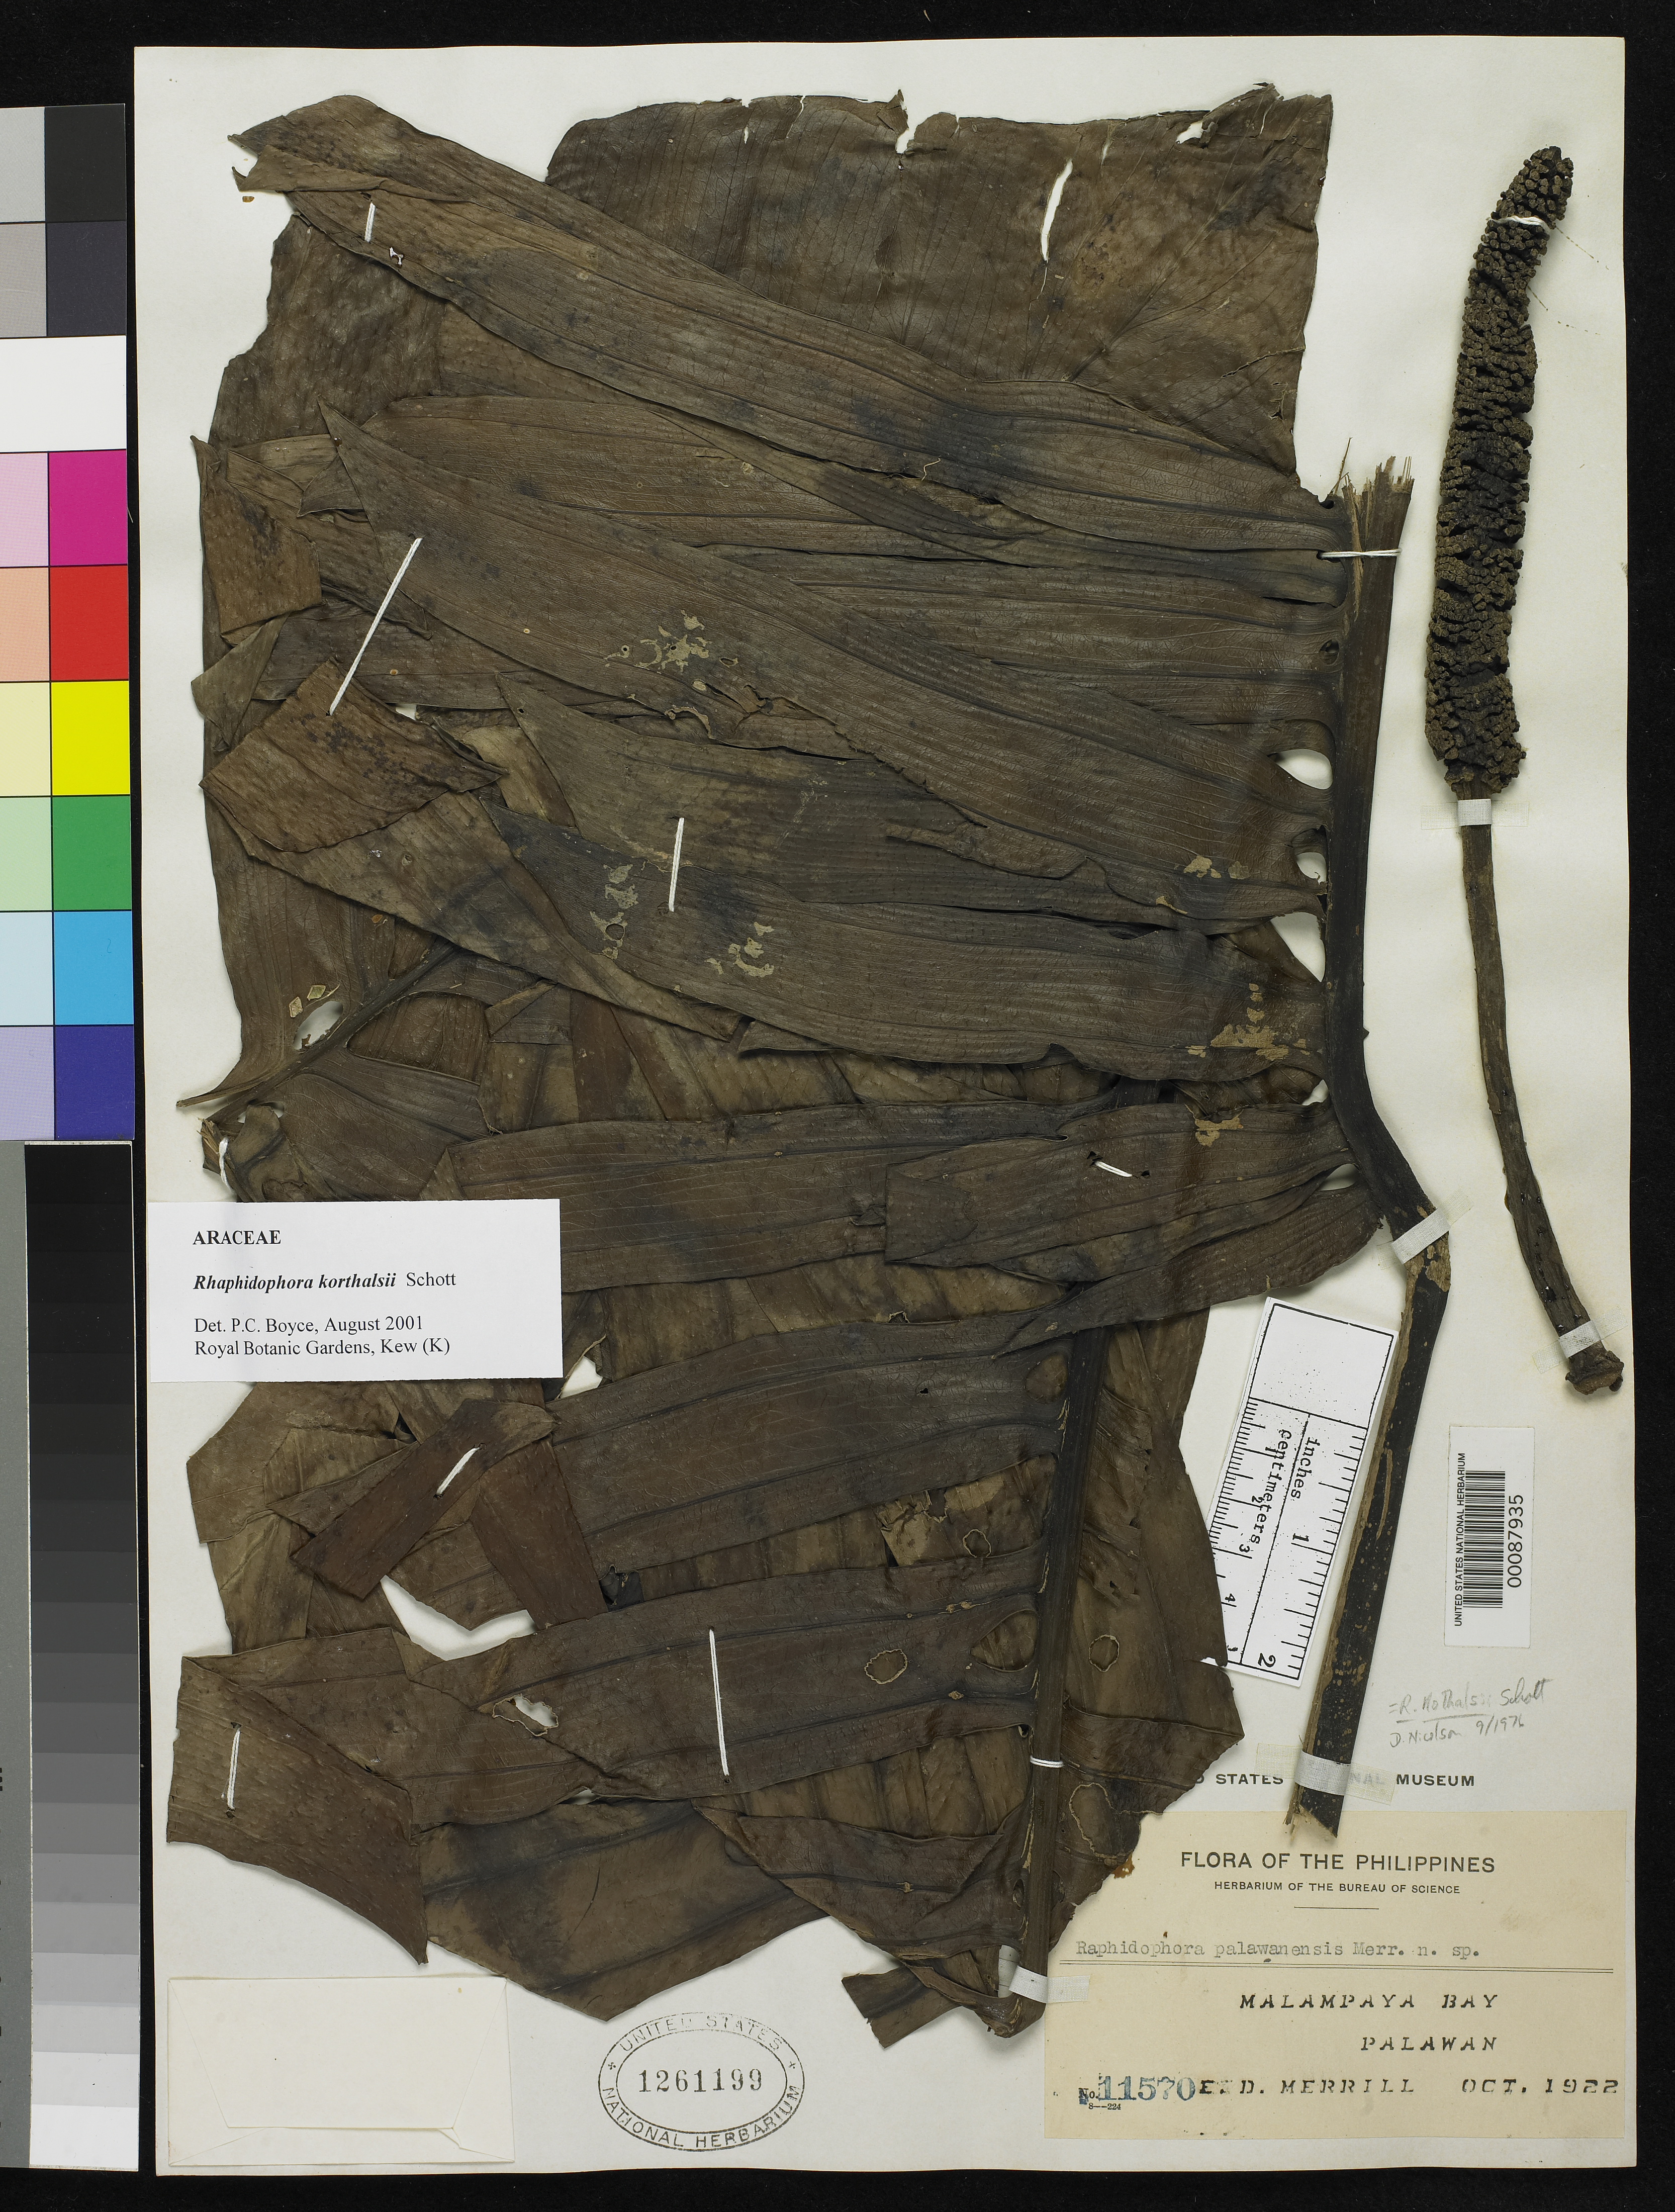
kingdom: Plantae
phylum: Tracheophyta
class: Liliopsida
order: Alismatales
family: Araceae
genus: Rhaphidophora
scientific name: Rhaphidophora palawanensis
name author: Merr.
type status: Isotype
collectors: E. D. Merrill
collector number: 11570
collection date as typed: Oct 1922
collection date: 1922-10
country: Philippines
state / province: Mimaropa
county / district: Palawan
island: Palawan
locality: Malampaya Bay.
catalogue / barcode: US 1261199